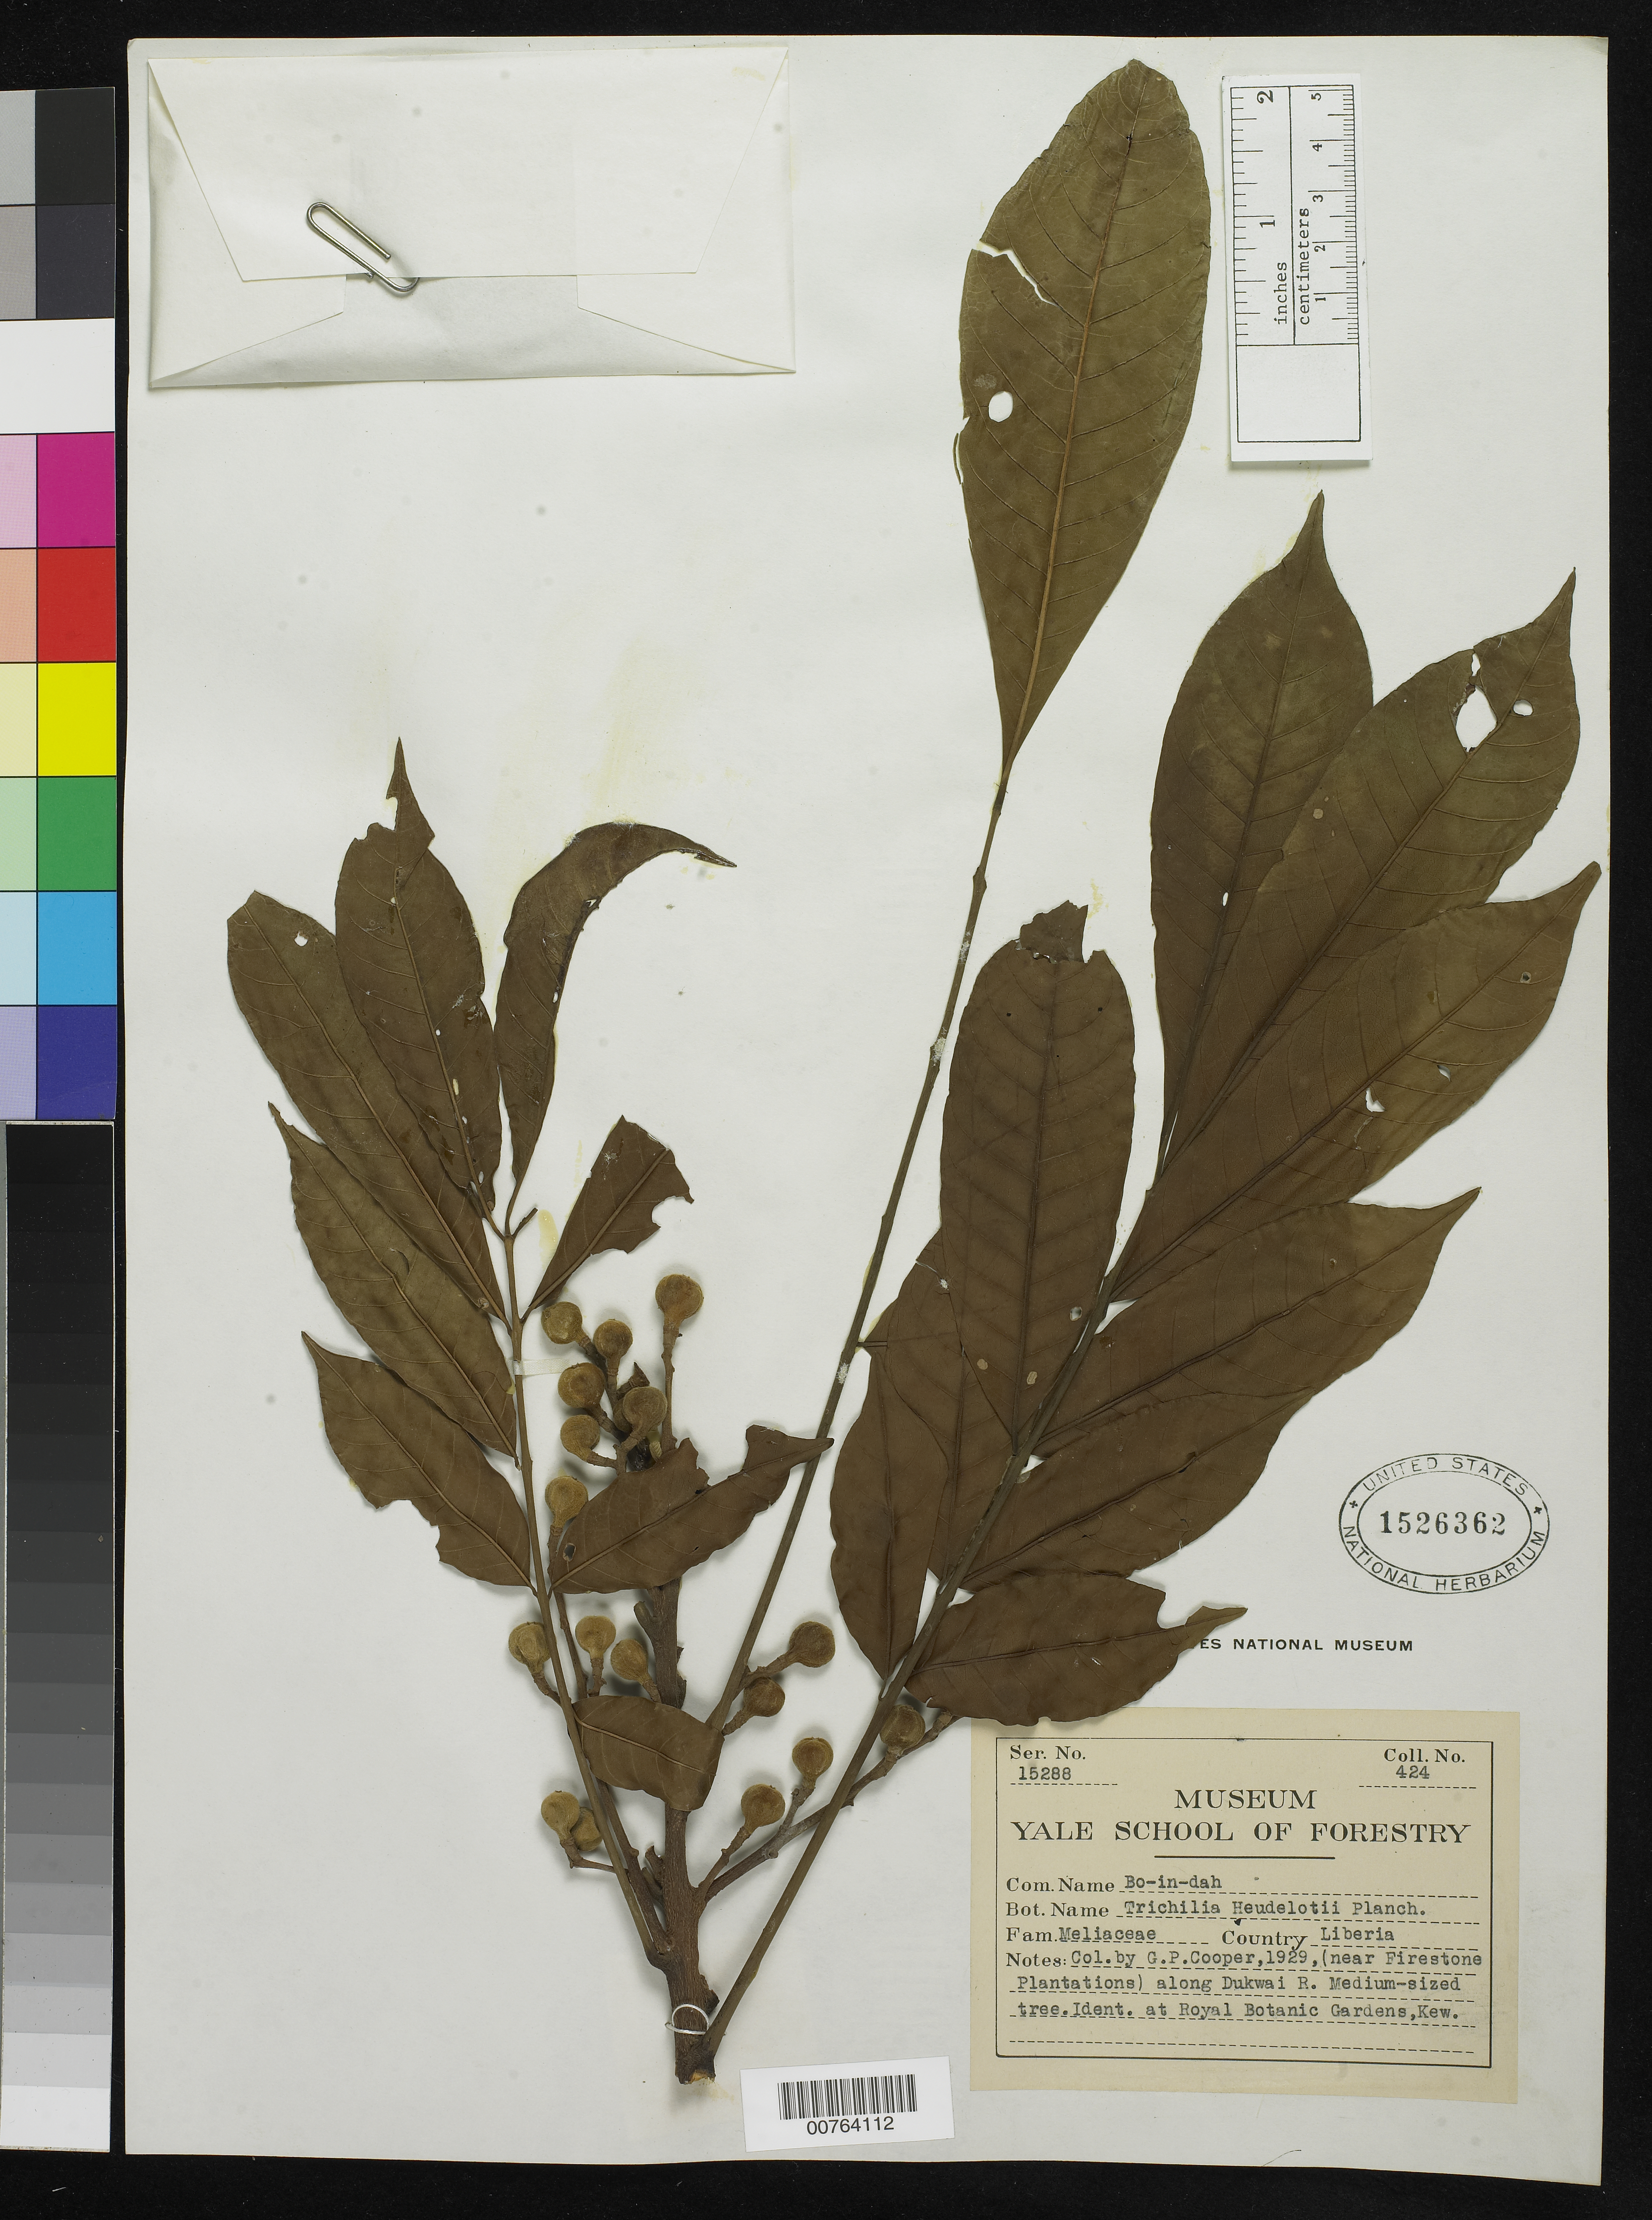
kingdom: Plantae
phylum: Tracheophyta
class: Magnoliopsida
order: Sapindales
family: Meliaceae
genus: Trichilia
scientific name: Trichilia heudelotii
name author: Planch. ex Oliv.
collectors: G. Cooper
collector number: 424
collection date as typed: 1929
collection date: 1929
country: Liberia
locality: (near Firestone Plantations) along Dukwai River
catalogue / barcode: US 1526362